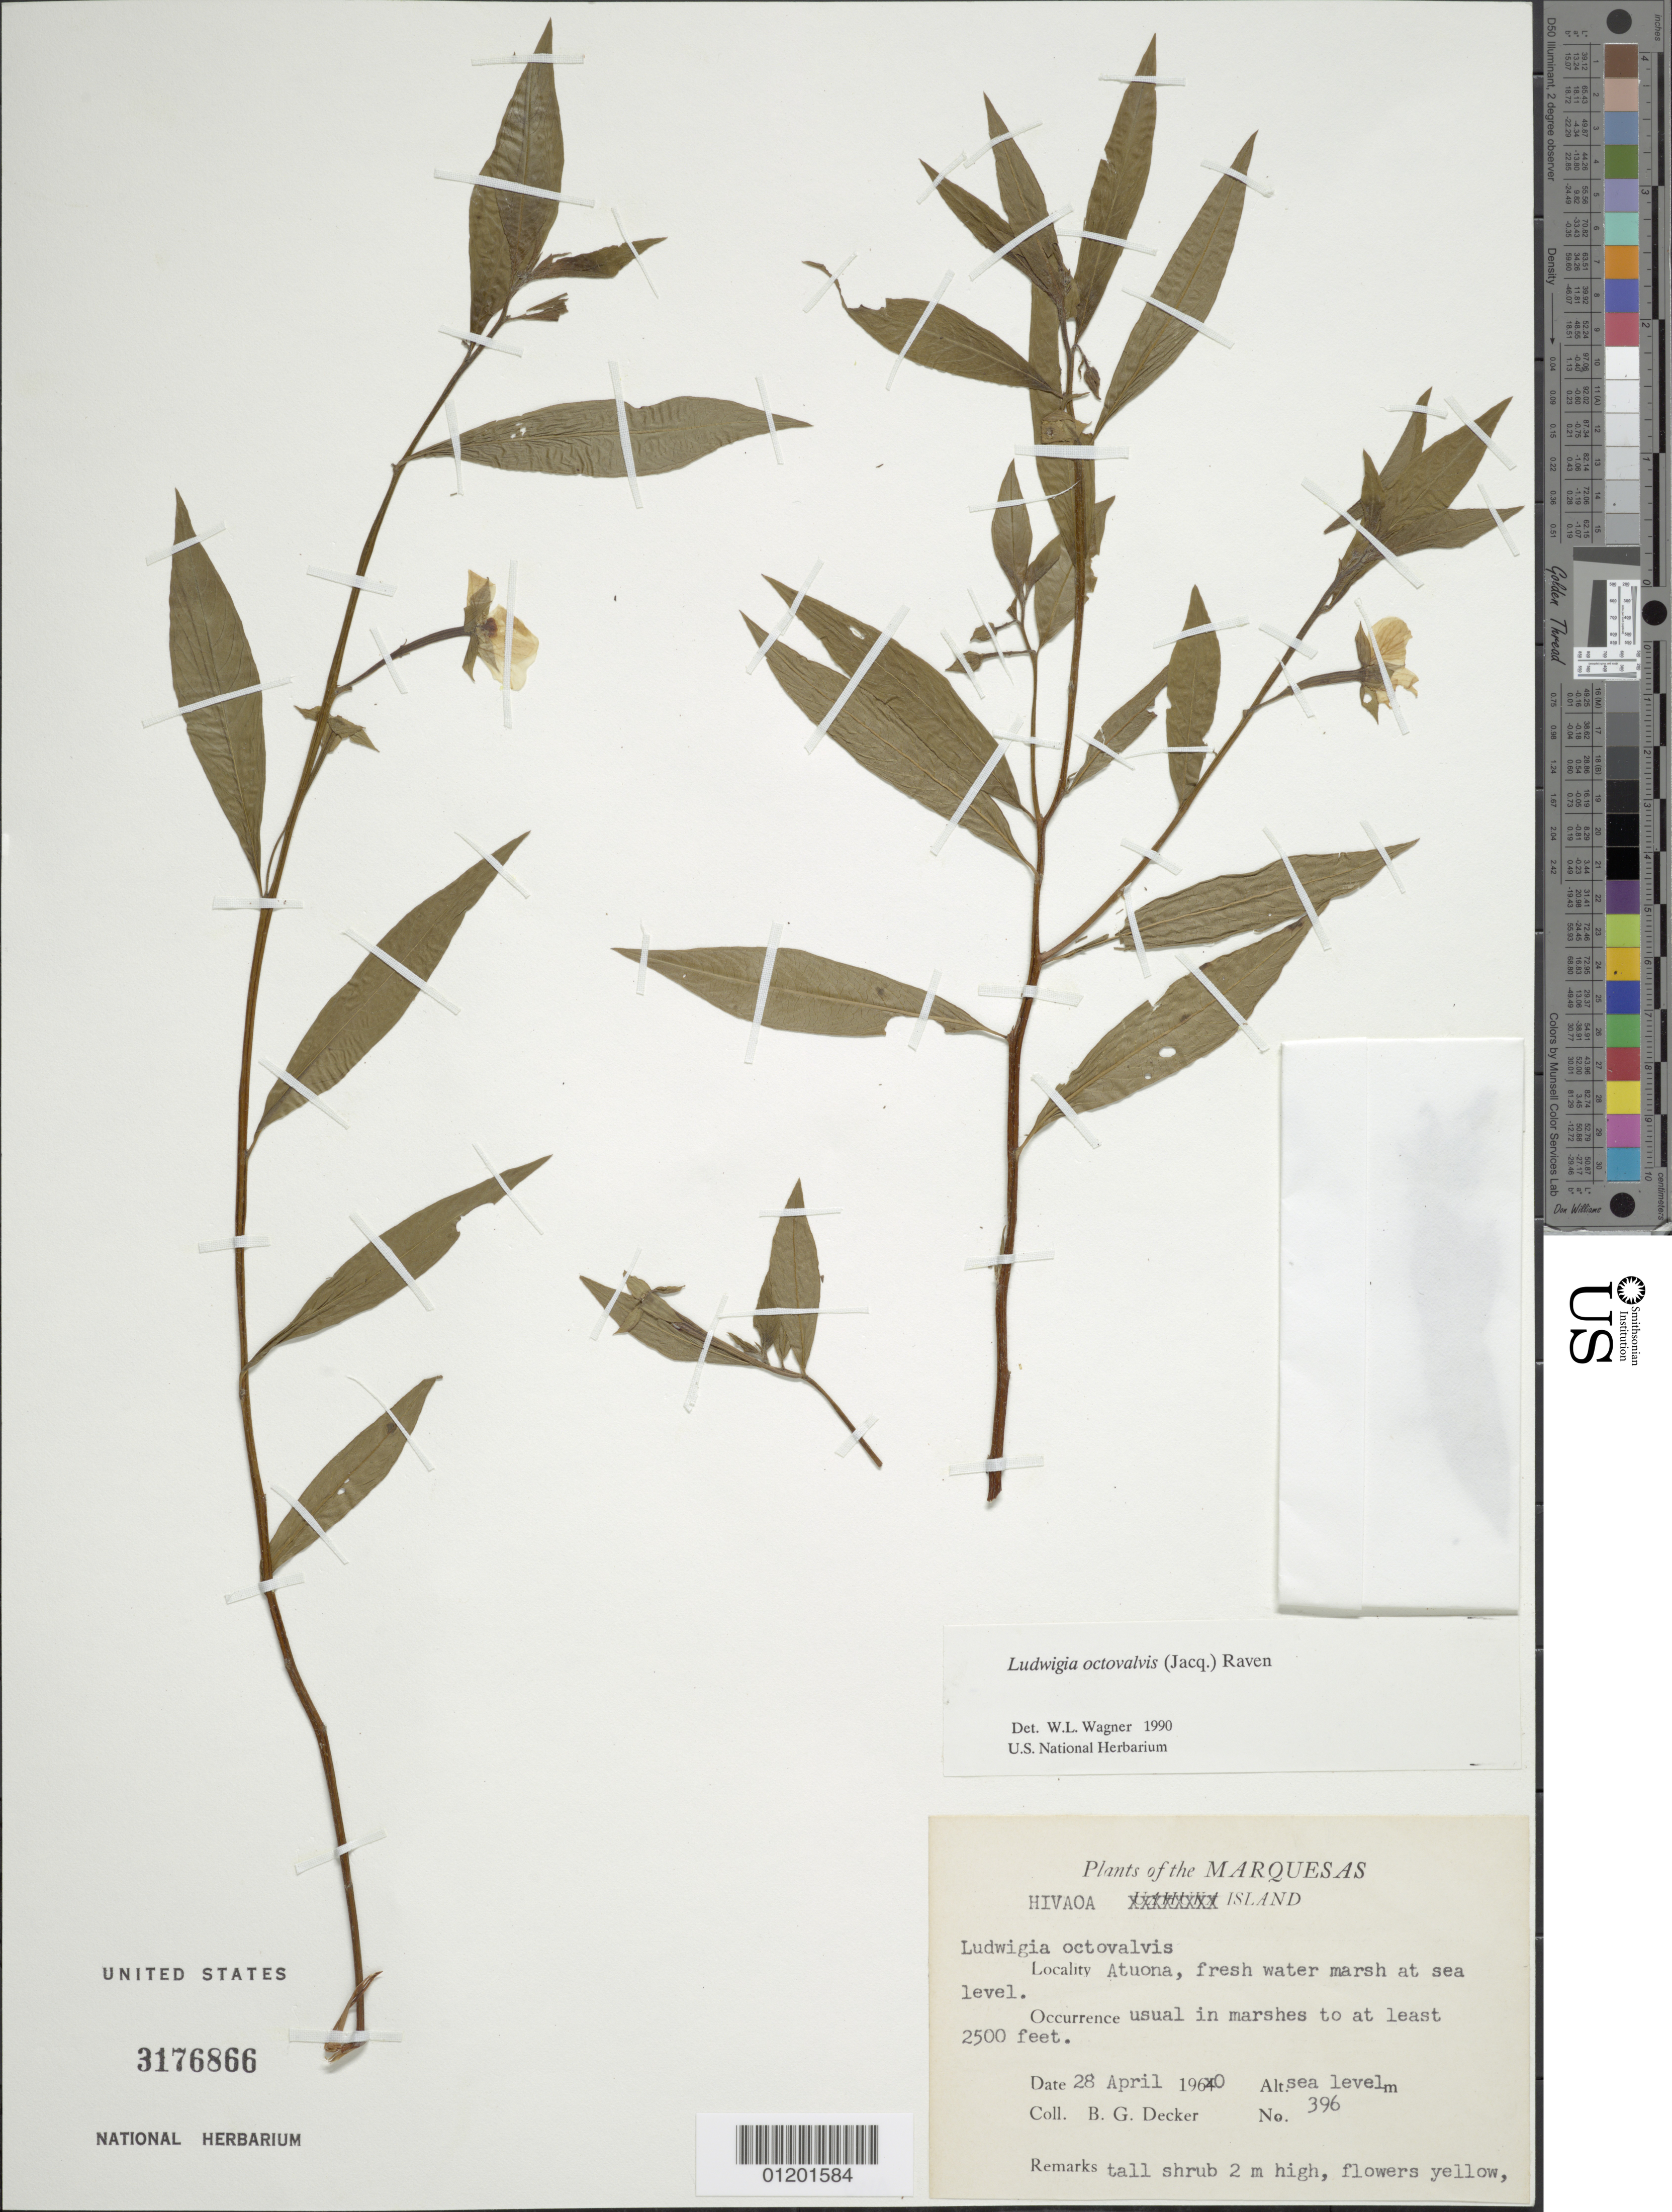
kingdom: Plantae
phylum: Tracheophyta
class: Magnoliopsida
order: Myrtales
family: Onagraceae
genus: Ludwigia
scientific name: Ludwigia octovalvis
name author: (Jacq.) P.H. Raven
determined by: Wagner, W. L., (BOT), Smithsonian Institution - National Museum of Natural History (UNITED STATES)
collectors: B. G. Decker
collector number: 396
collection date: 1960-04-28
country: French Polynesia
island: Hiva Oa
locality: Atuona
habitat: Fresh water marsh at sea level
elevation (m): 0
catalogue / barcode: US 3176866